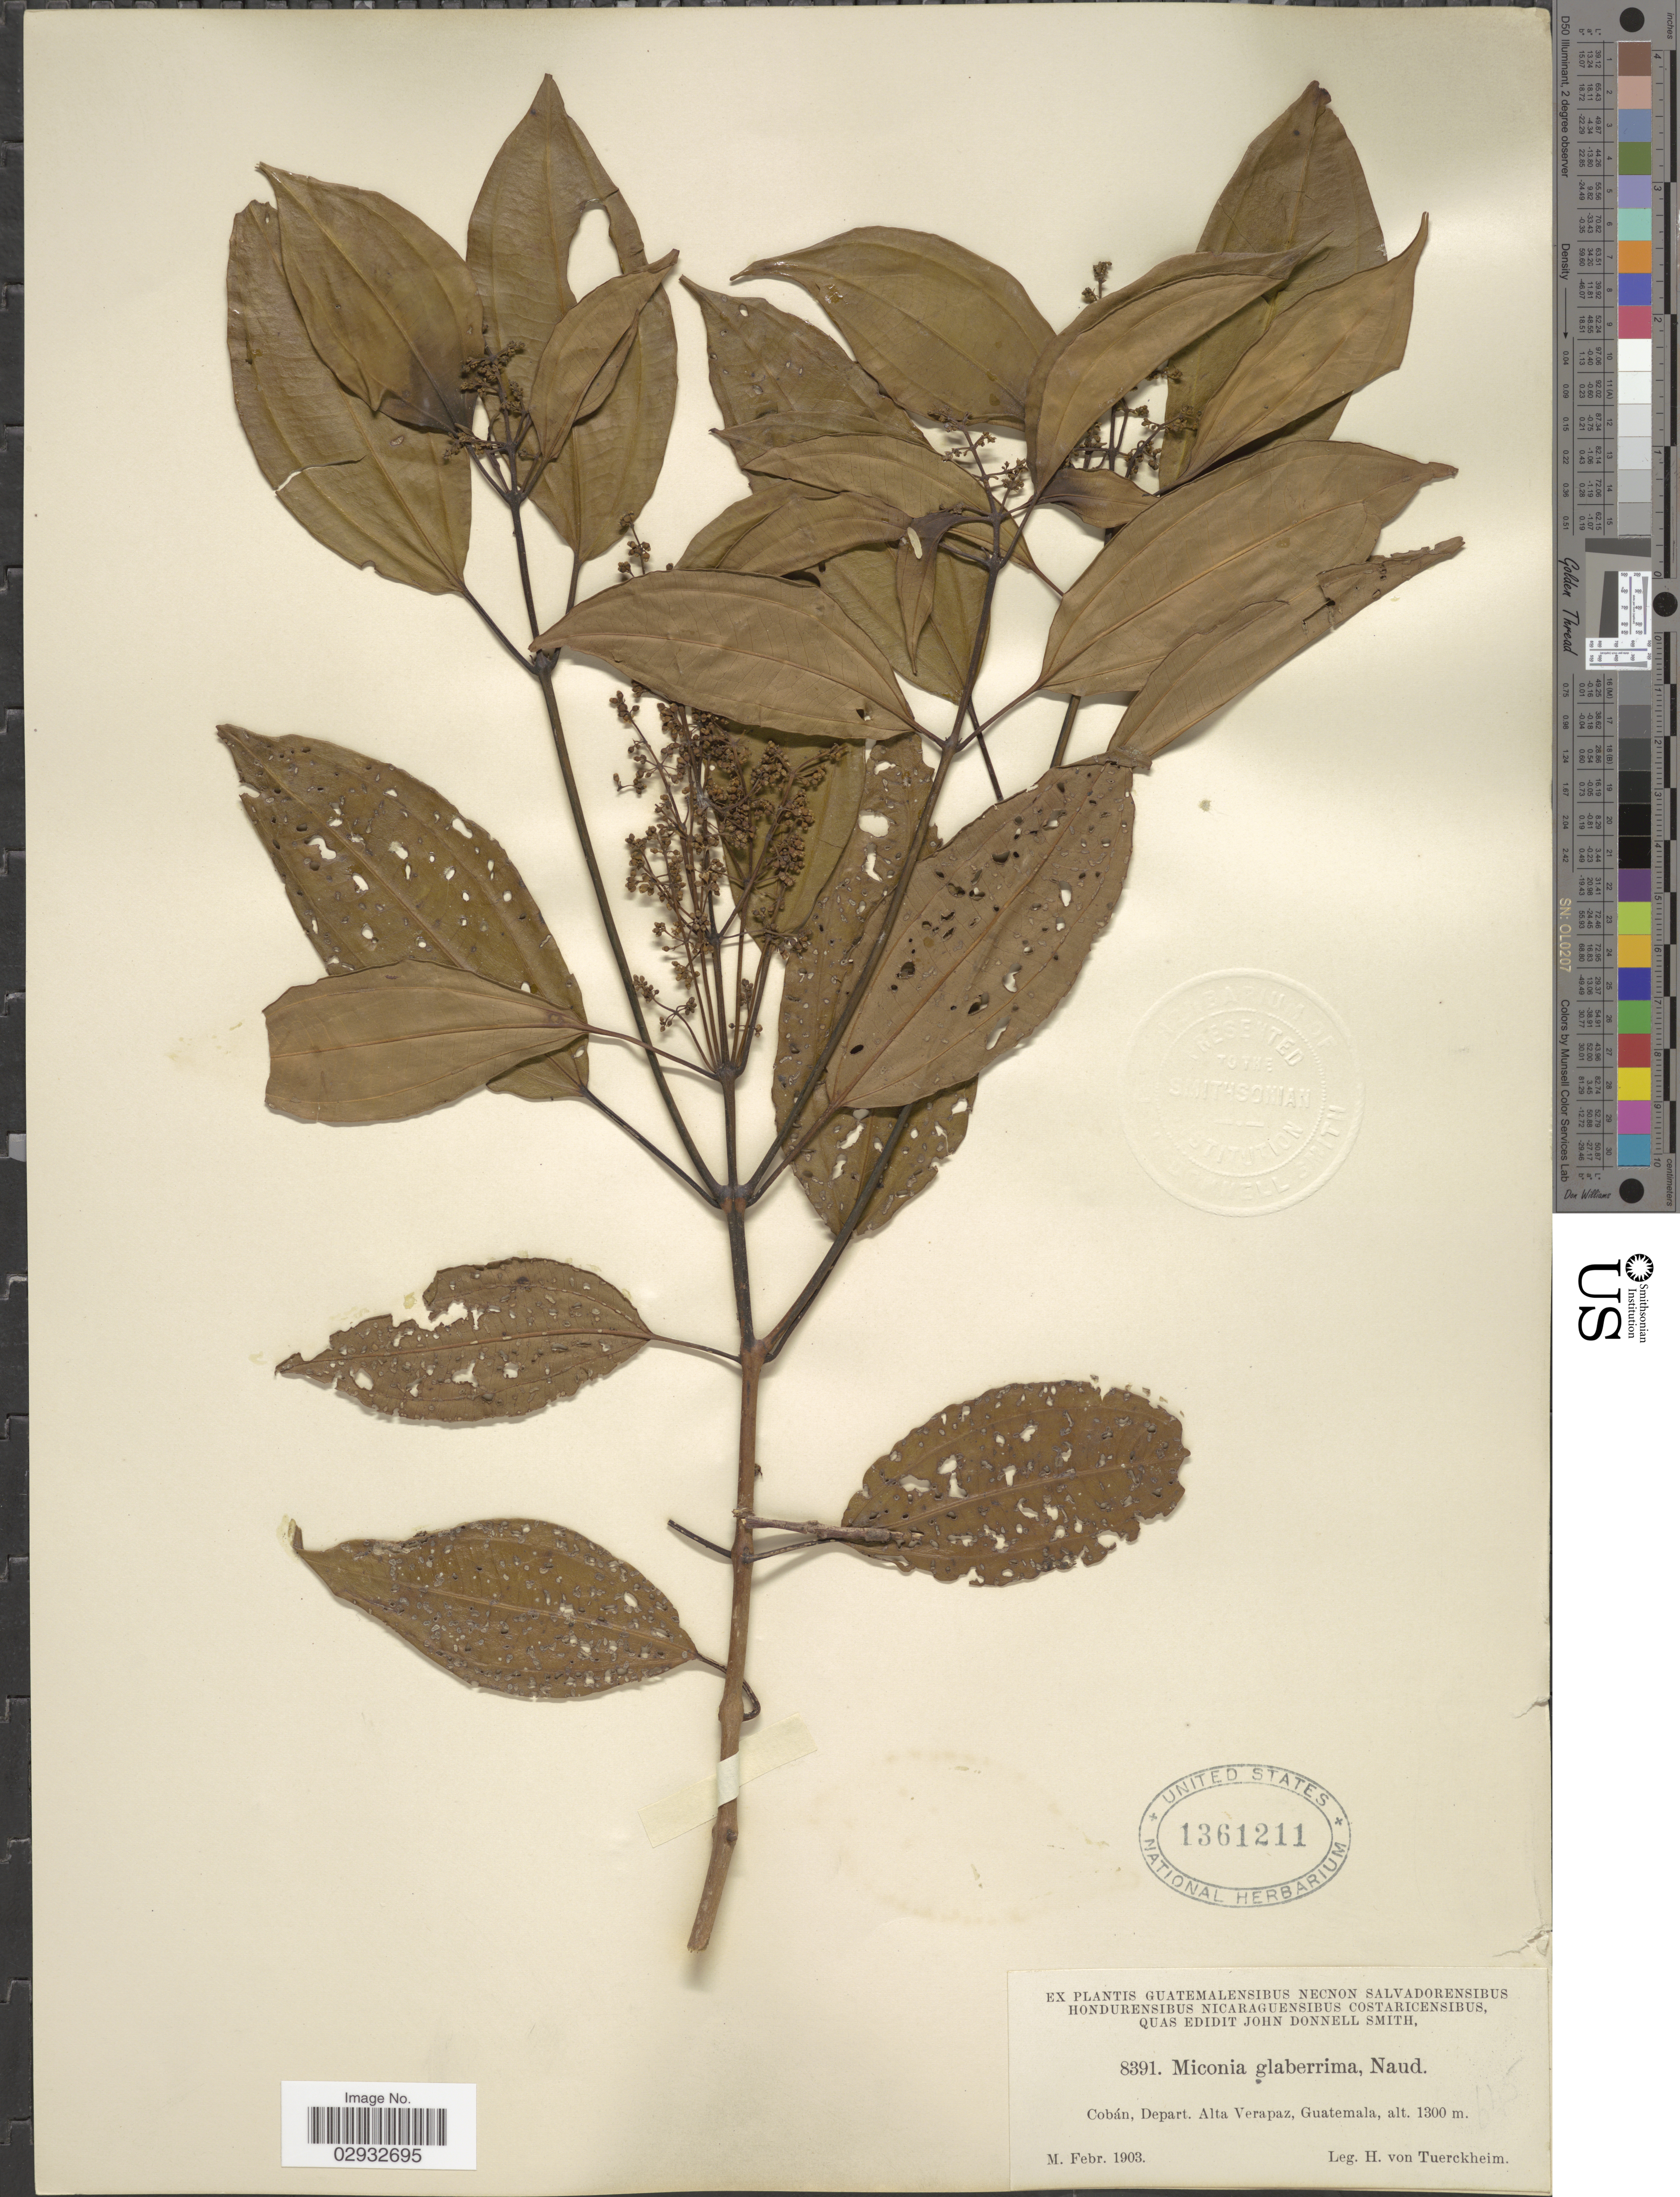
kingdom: Plantae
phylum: Tracheophyta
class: Magnoliopsida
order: Myrtales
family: Melastomataceae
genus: Miconia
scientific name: Miconia glaberrima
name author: (Schltdl.) Naudin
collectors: H. von Türckheim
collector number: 8391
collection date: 1903-02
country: Guatemala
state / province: Alta Verapaz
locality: Cobán, Depart. Alta Verapaz.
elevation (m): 1300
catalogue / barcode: US 1361211